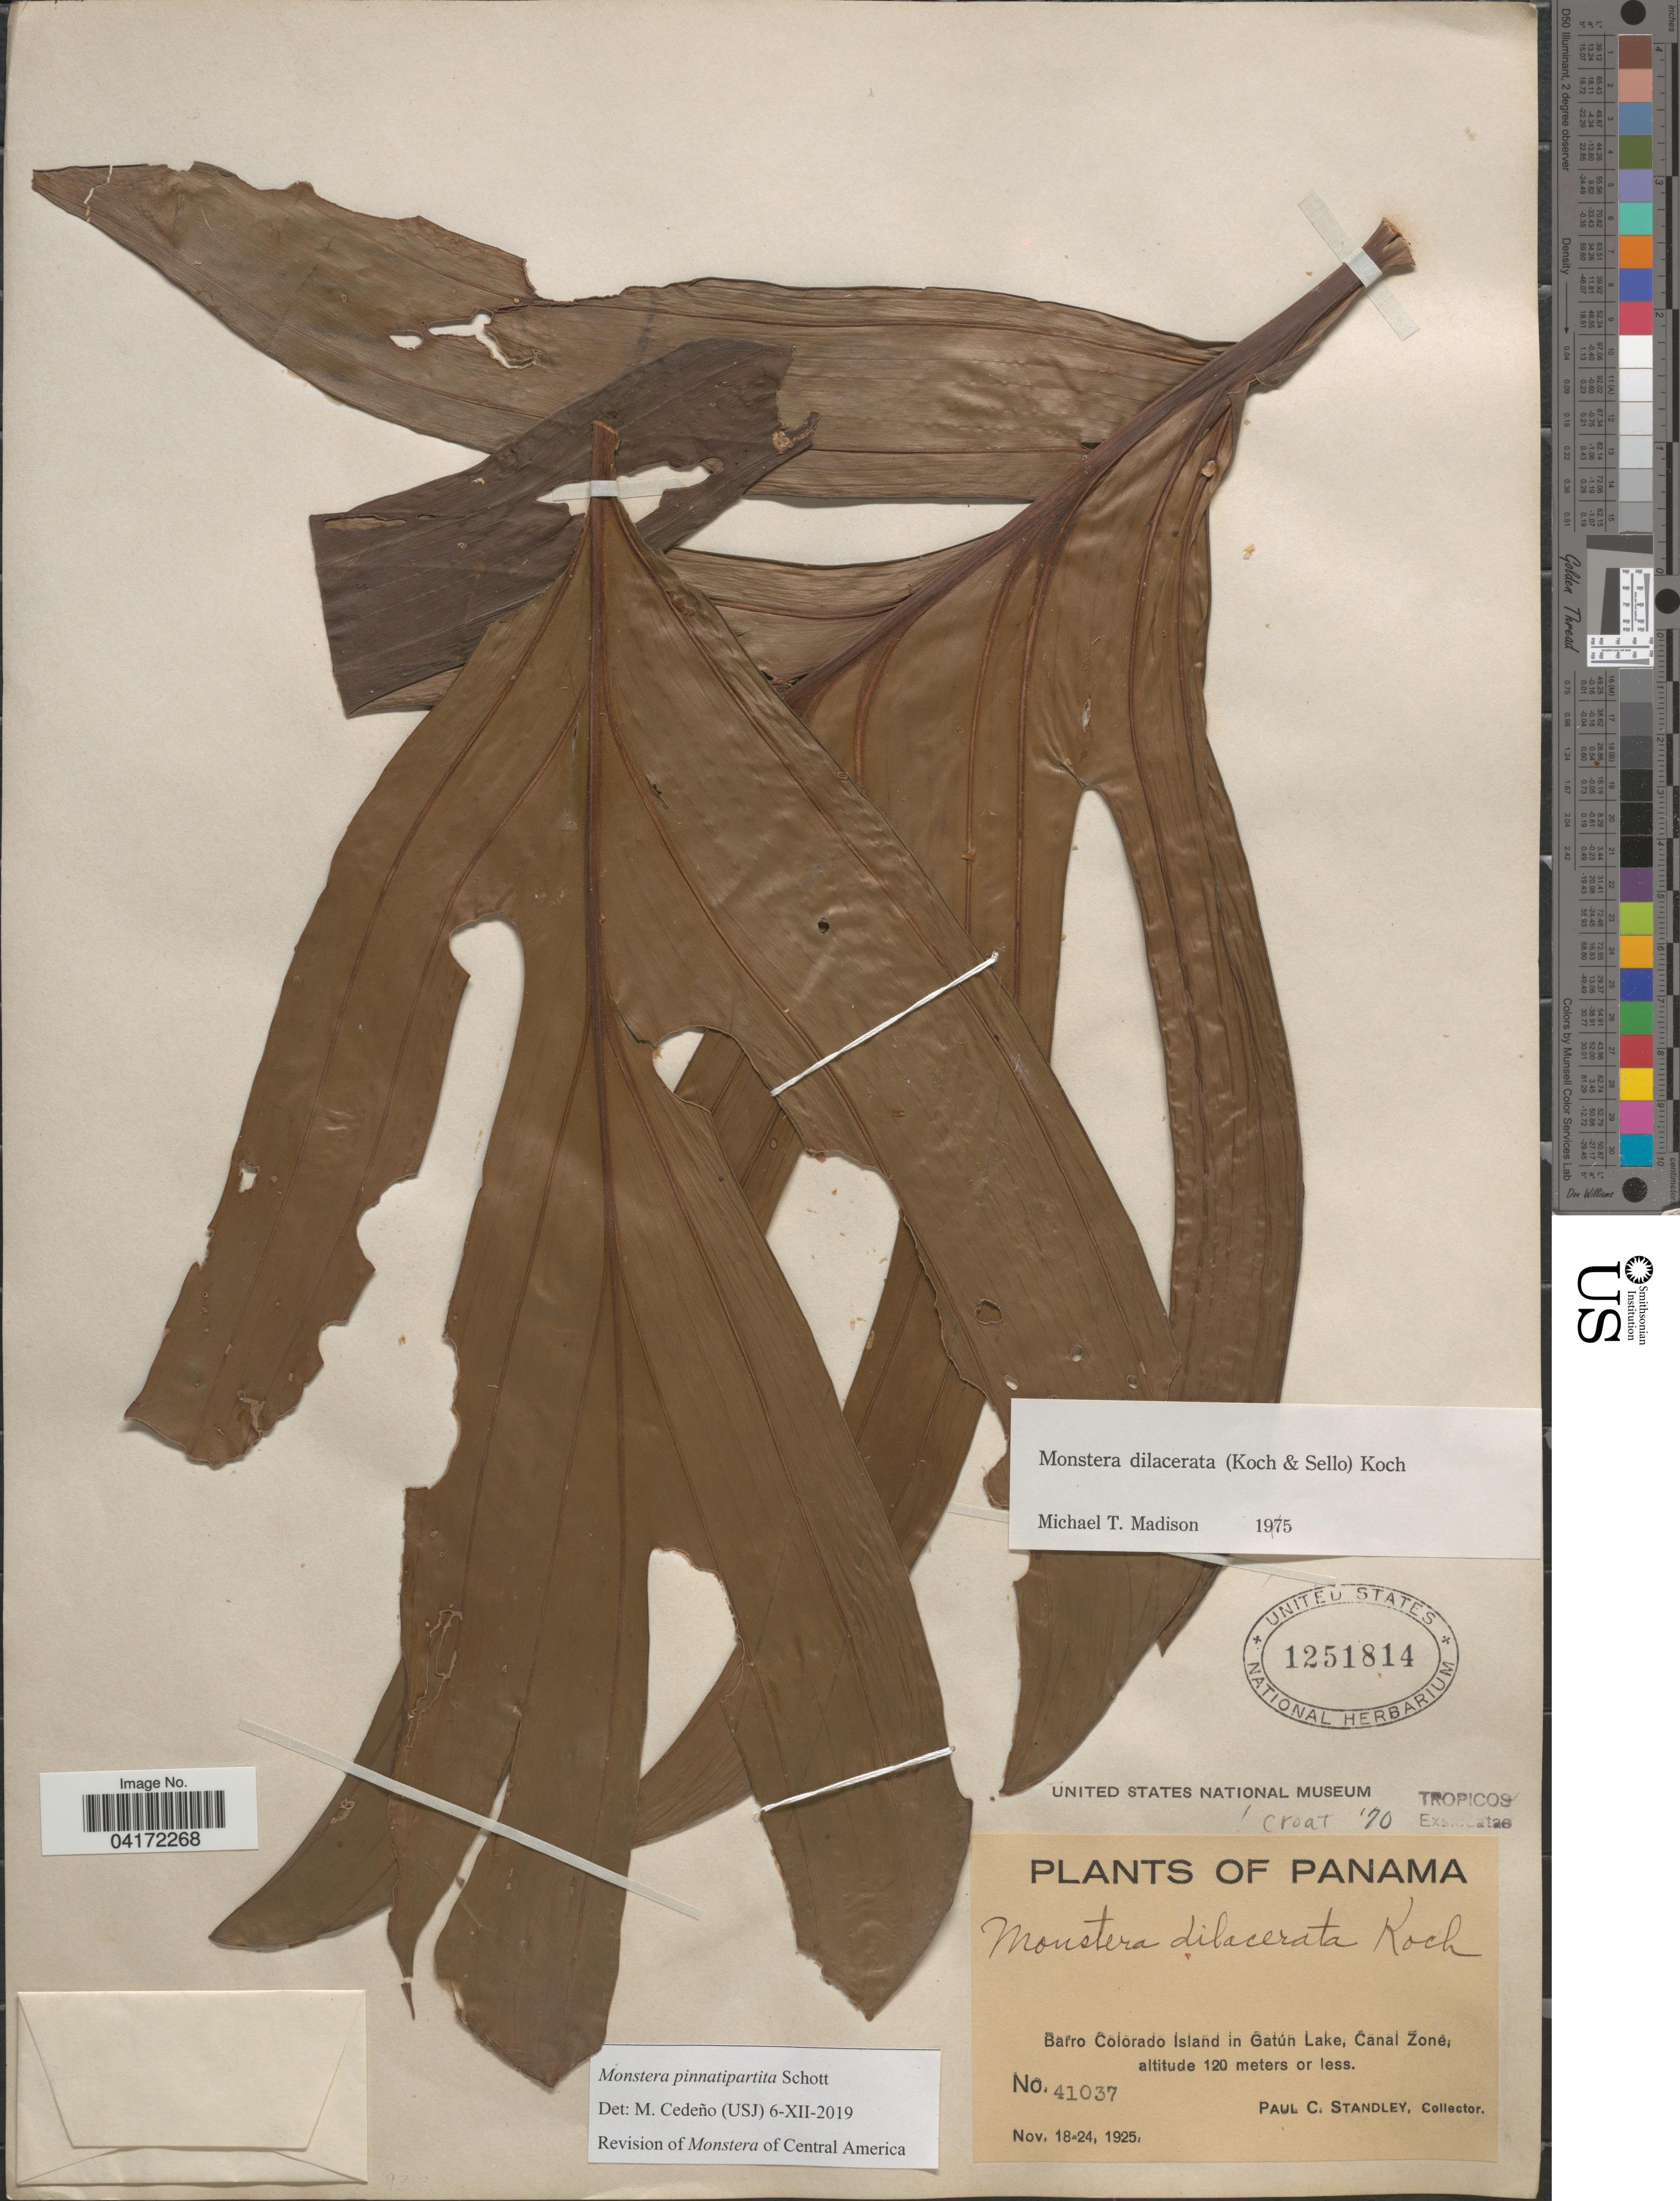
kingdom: Plantae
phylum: Tracheophyta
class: Liliopsida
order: Alismatales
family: Araceae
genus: Monstera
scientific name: Monstera pinnatipartita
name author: Schott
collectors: P. C. Standley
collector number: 41037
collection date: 1925-11-18/1925-11-24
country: Panama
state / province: Panamá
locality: Barro Colorado Island in Gatún Lake, Canal Zone.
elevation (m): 120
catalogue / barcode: US 1251814